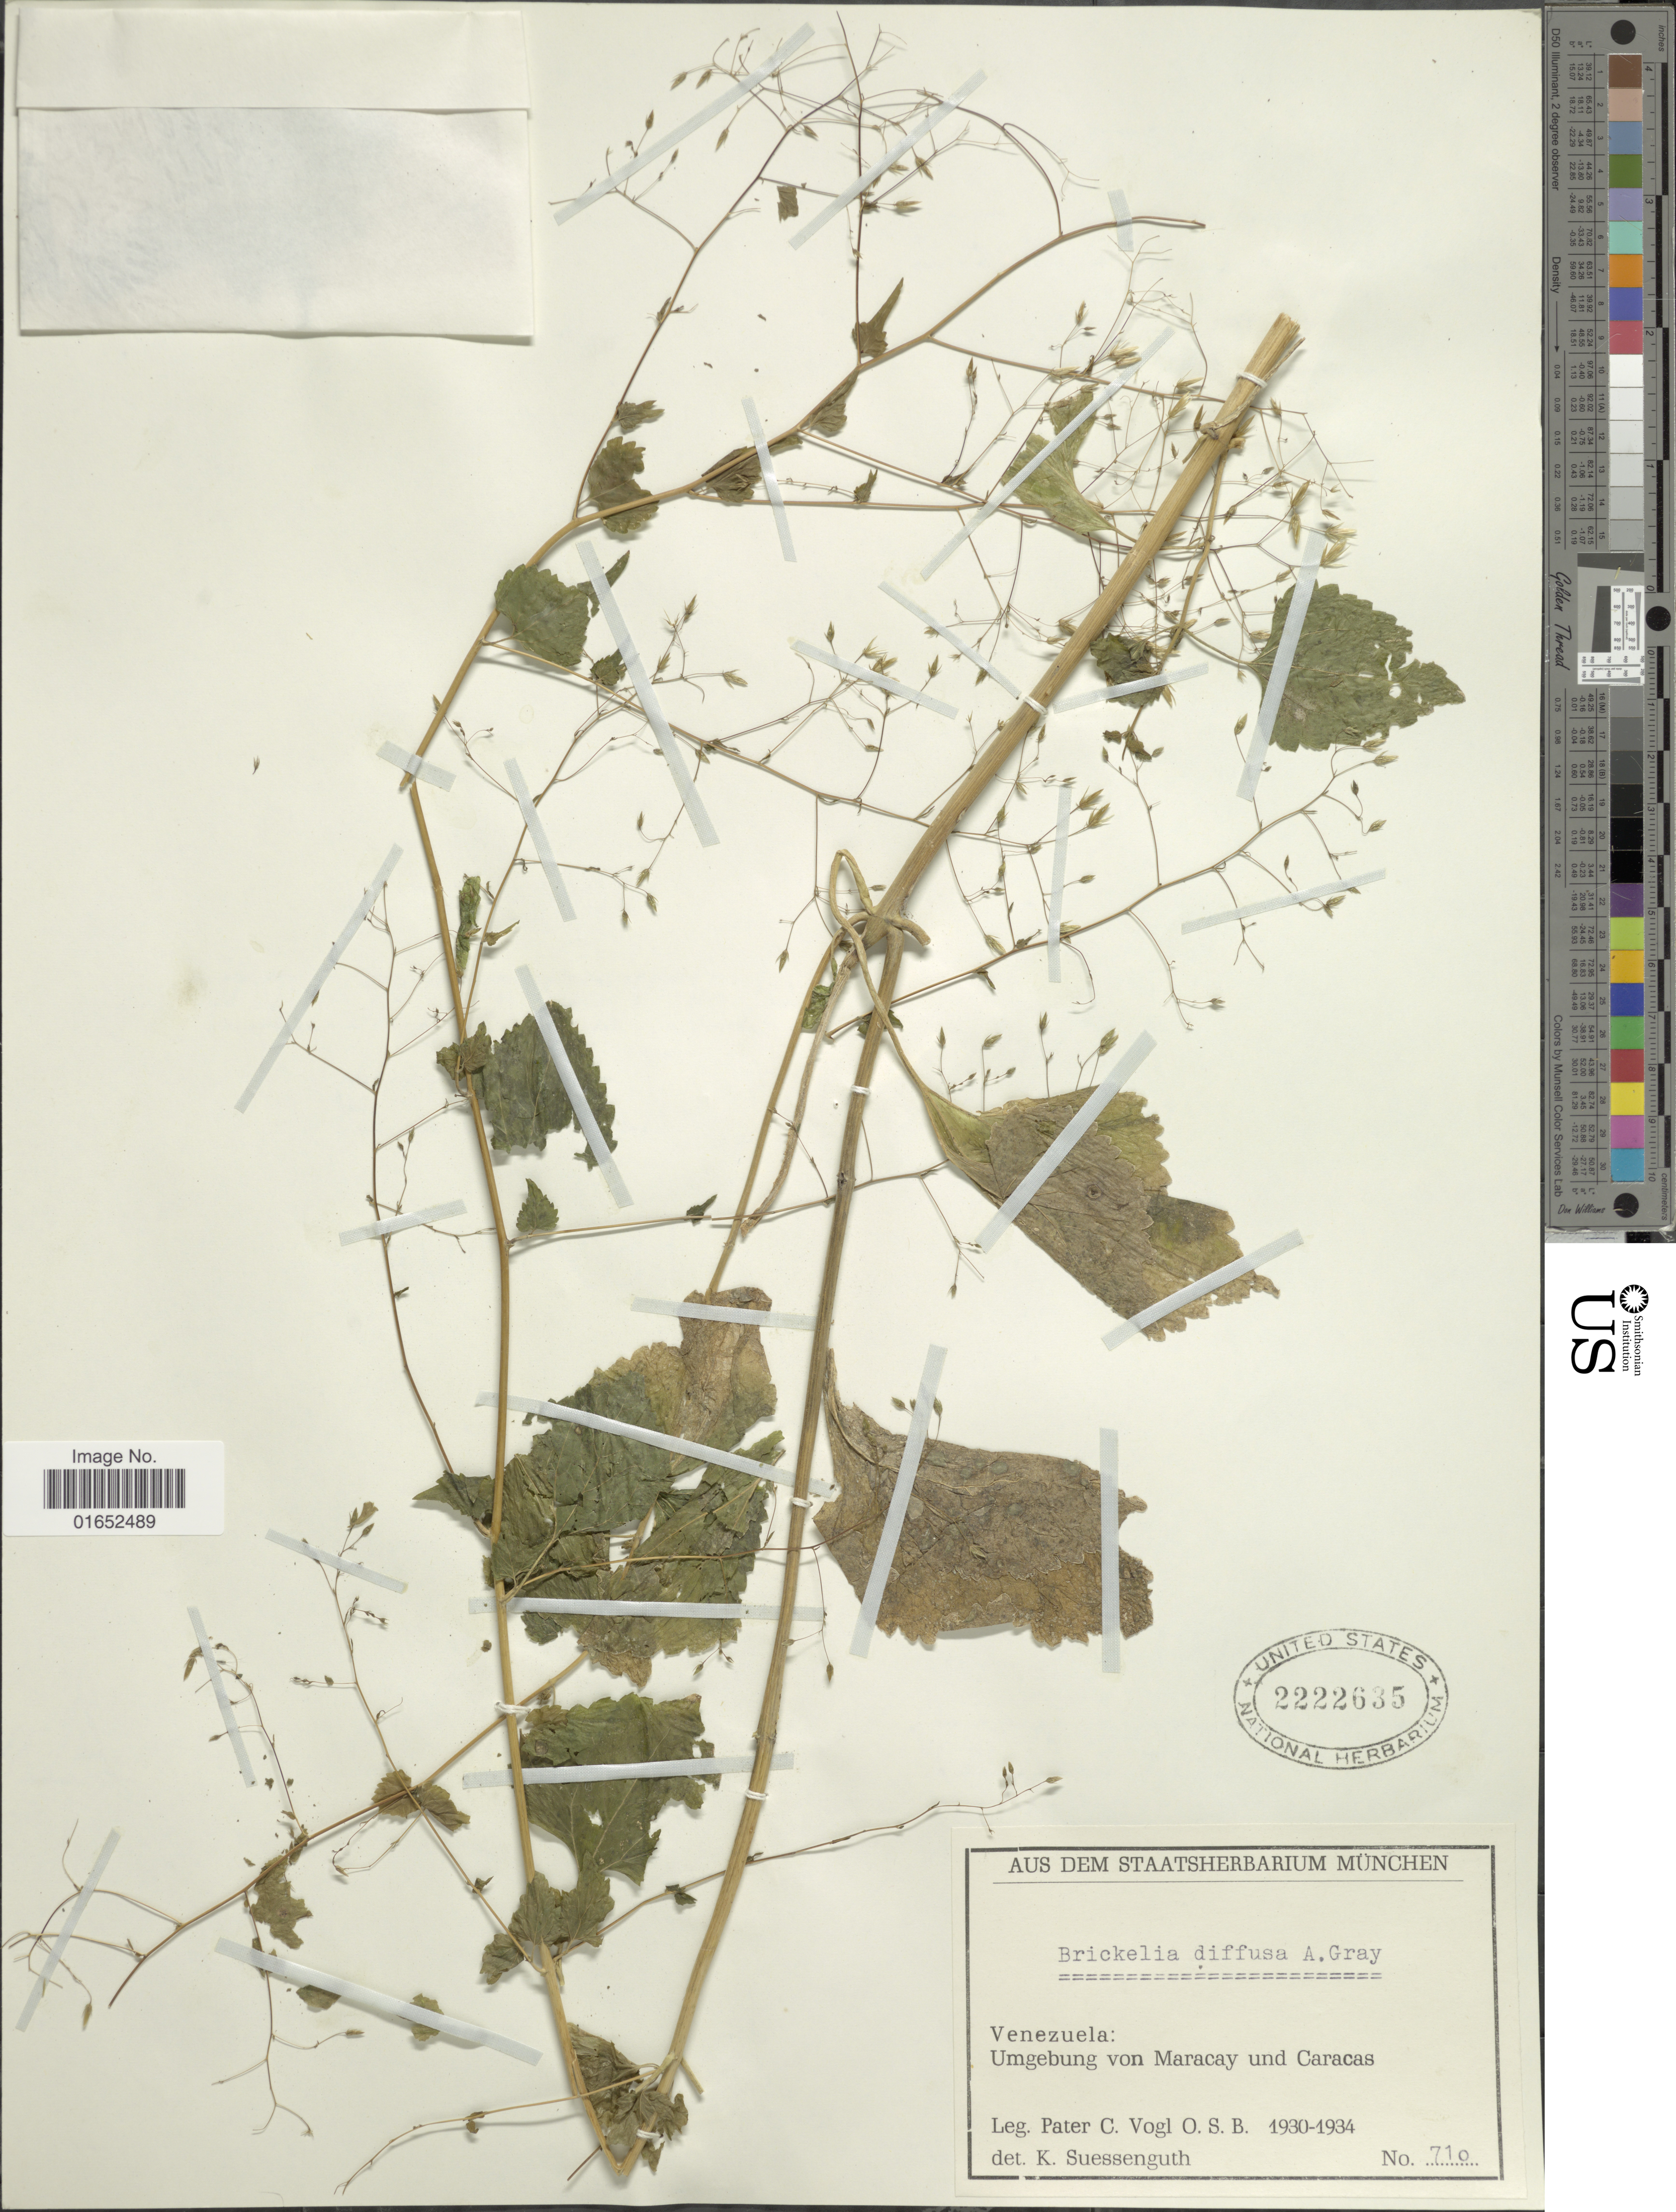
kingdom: Plantae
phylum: Tracheophyta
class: Magnoliopsida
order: Asterales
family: Asteraceae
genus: Brickellia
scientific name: Brickellia diffusa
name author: (Vahl) A. Gray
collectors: P. C. Vogl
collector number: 710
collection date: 1930/1934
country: Venezuela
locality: Umgebung von Maracay und Caracas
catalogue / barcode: US 2222635